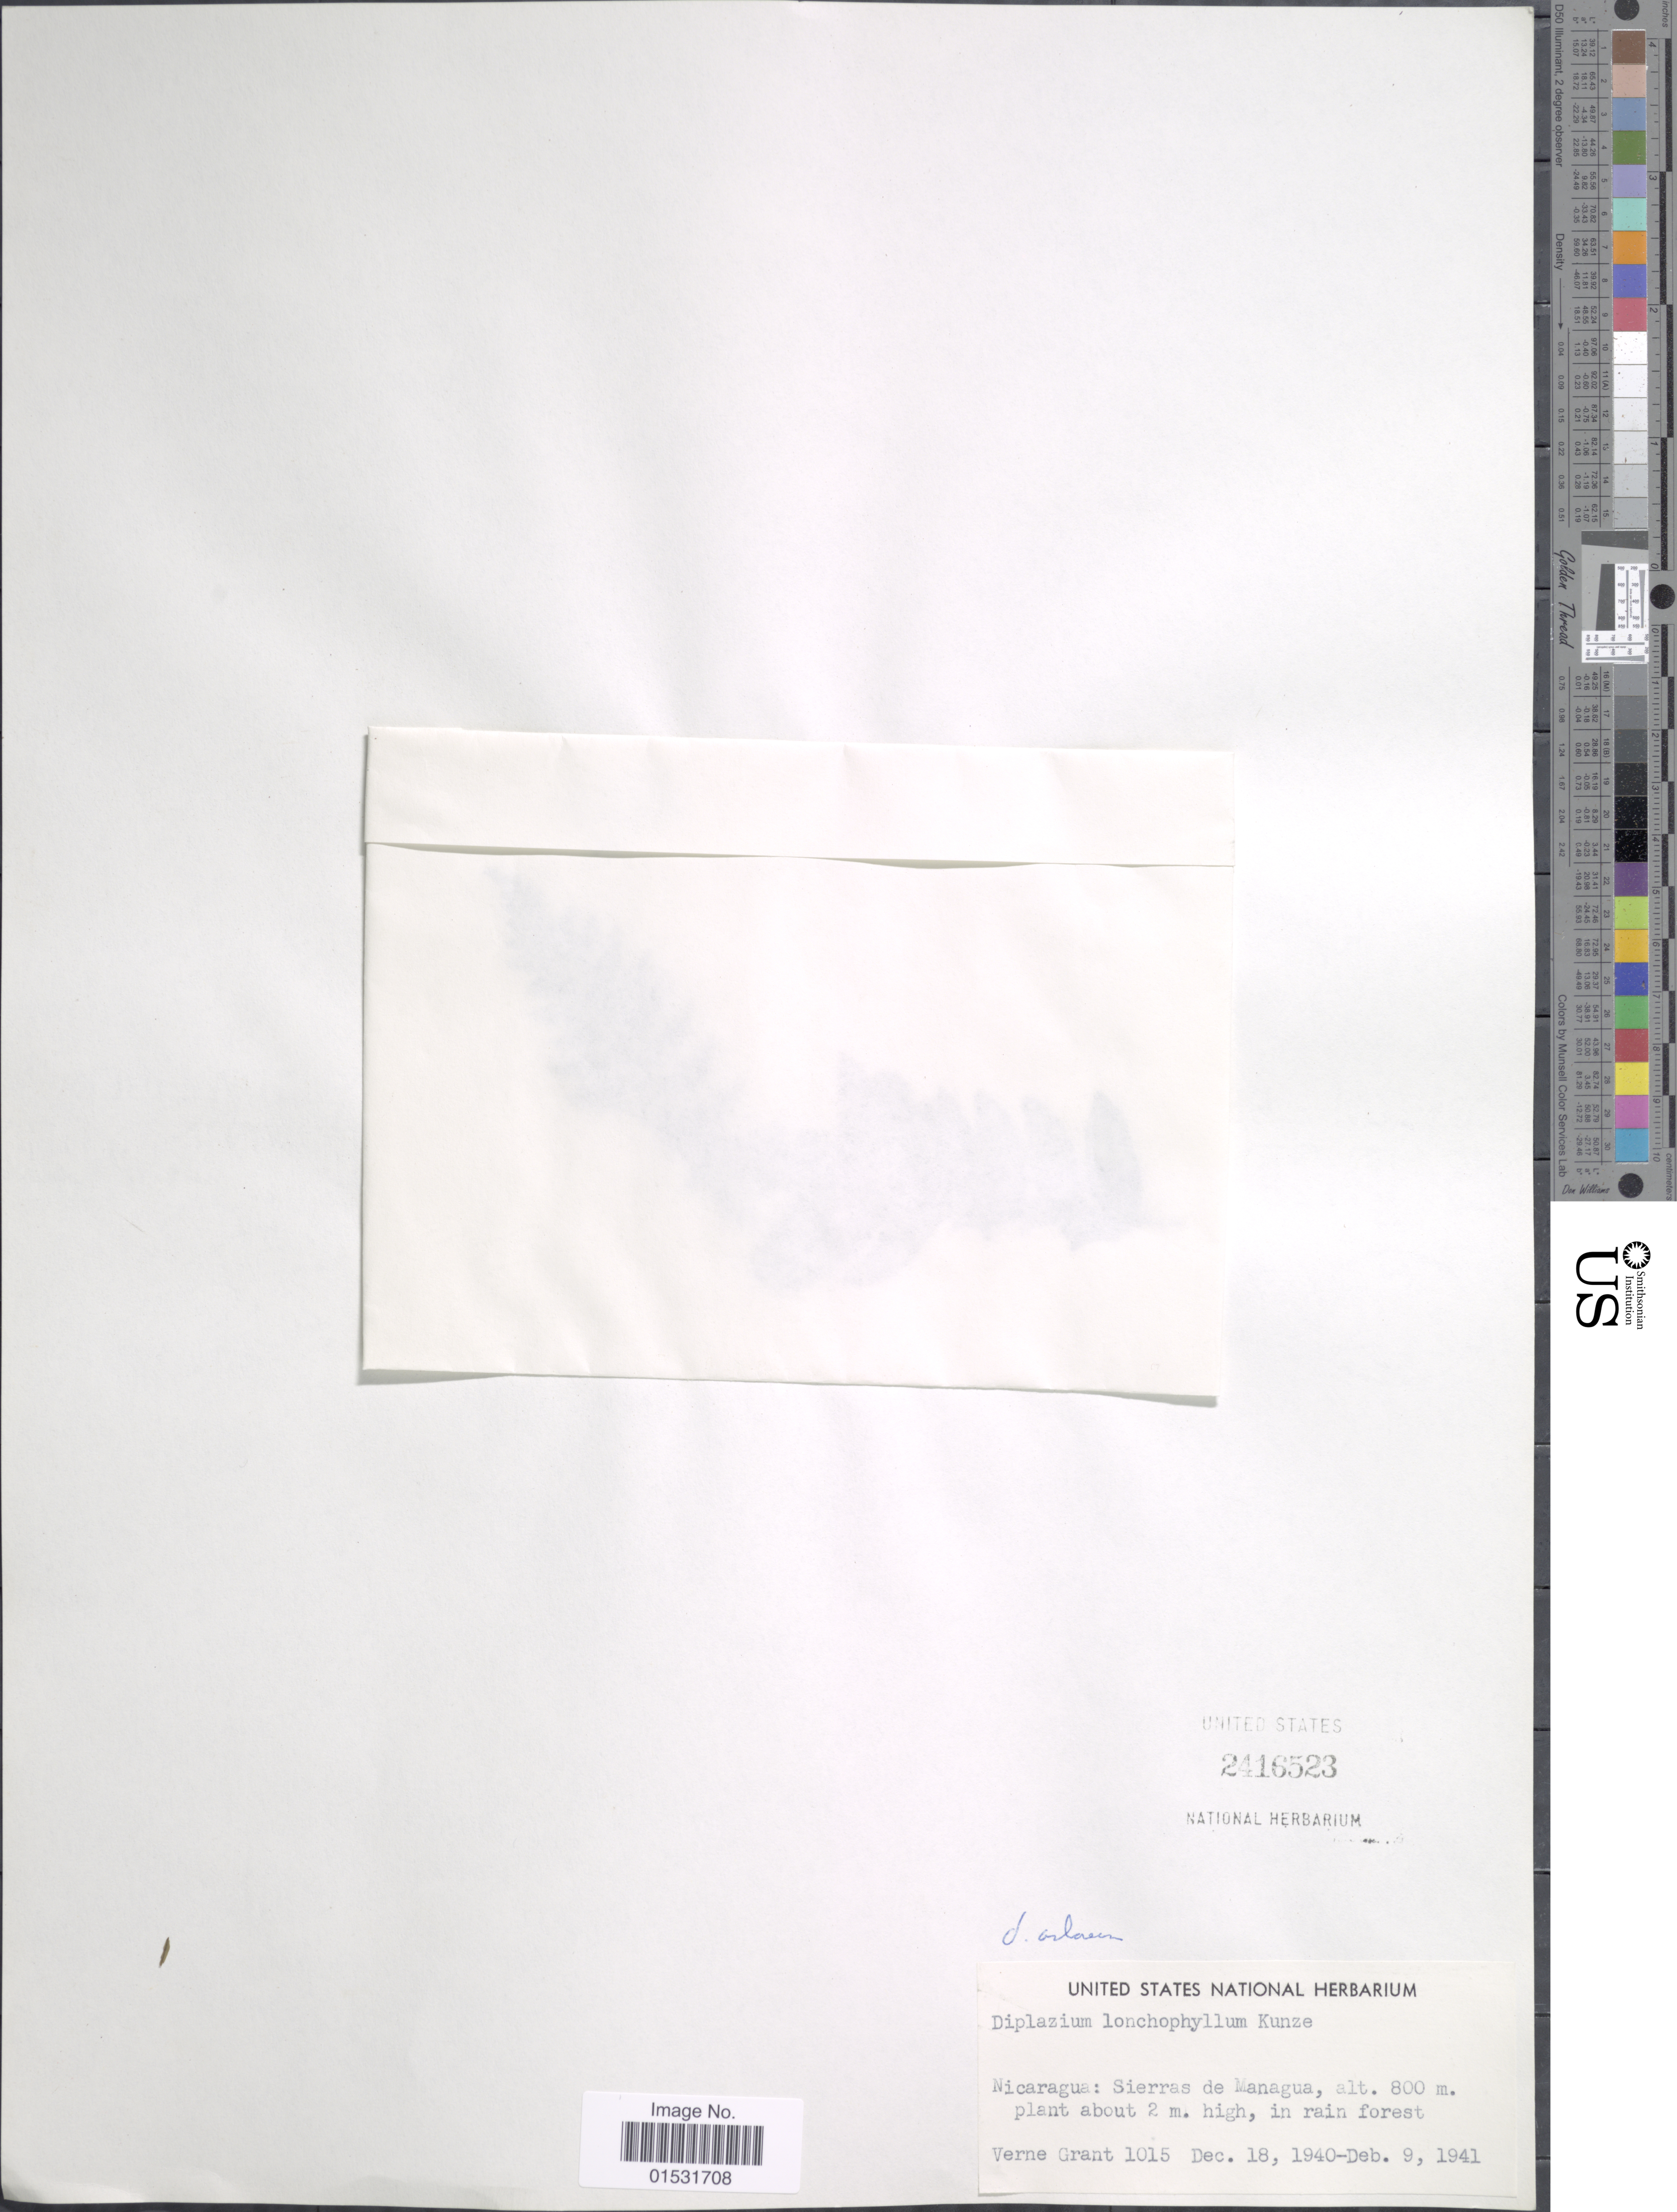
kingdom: Plantae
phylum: Tracheophyta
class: Polypodiopsida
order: Polypodiales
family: Athyriaceae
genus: Diplazium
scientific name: Diplazium cristatum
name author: (Desr.) Alston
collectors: V. Grant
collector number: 1015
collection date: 1940-12-18/1941-12-09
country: Nicaragua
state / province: Managua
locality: Sierras de Managua.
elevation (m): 800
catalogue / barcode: US 2416523